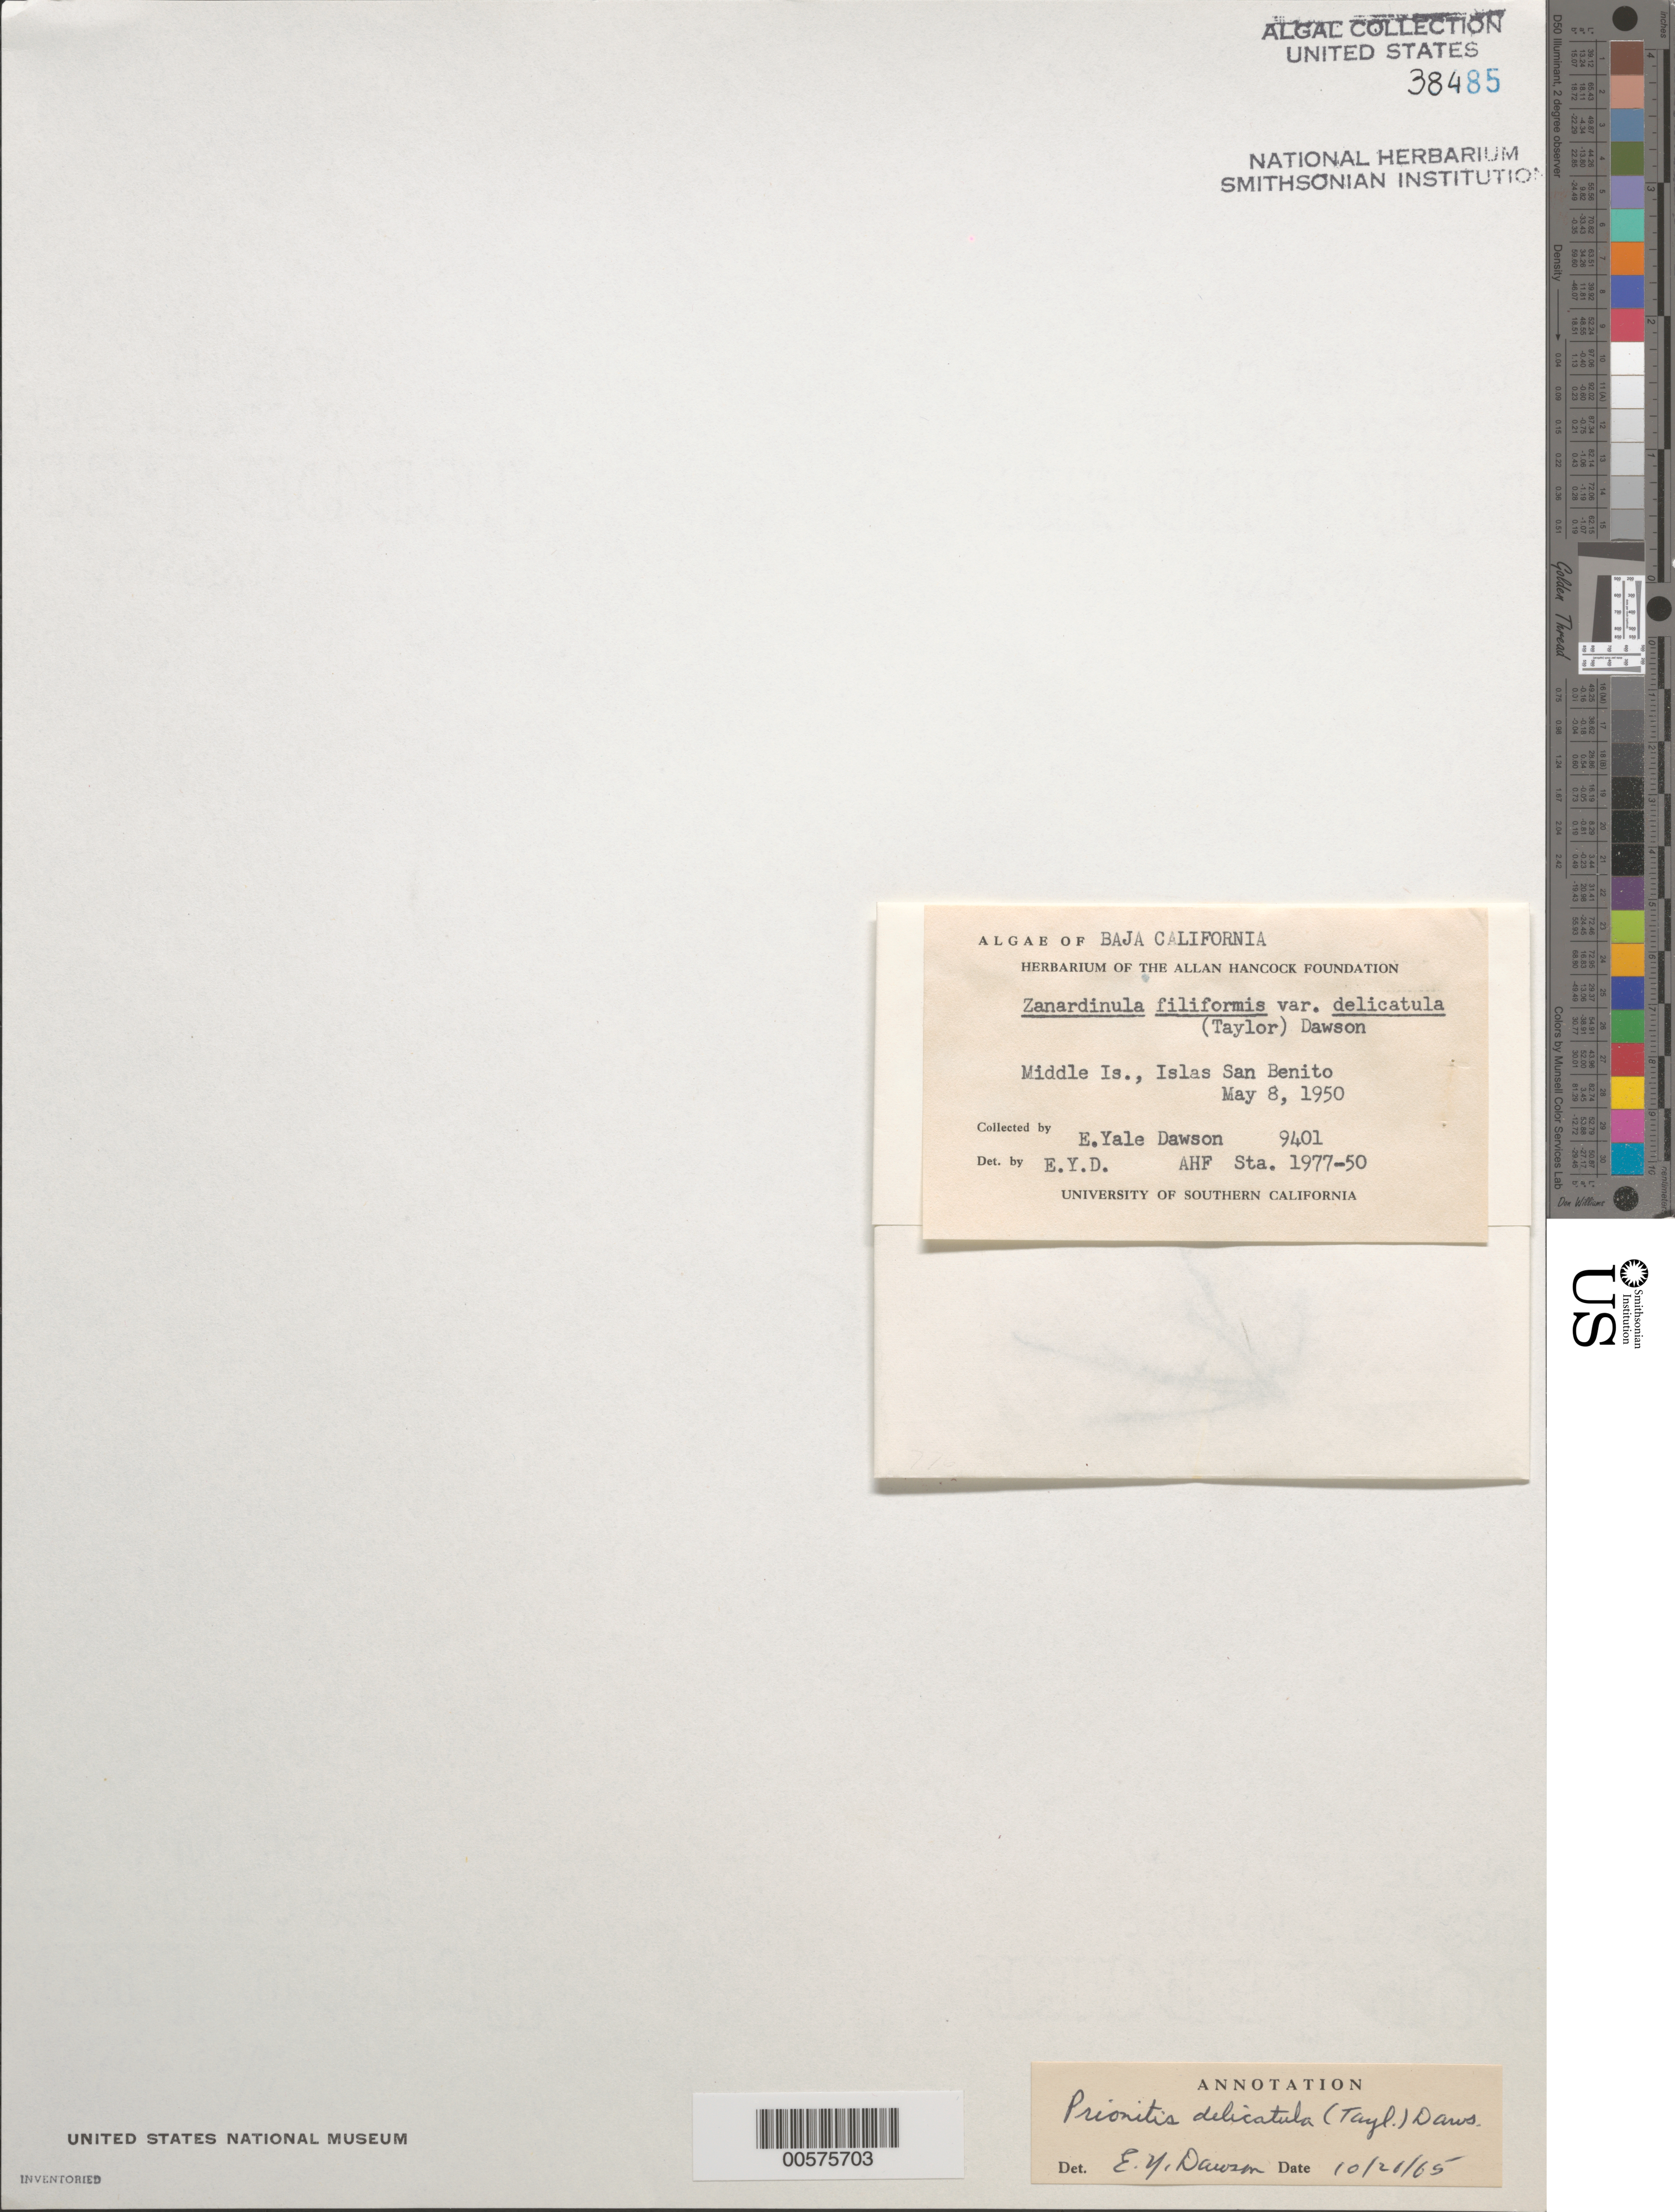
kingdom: Plantae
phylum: Rhodophyta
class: Florideophyceae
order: Cryptonemiales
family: Cryptonemiaceae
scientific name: Prionitis delicatula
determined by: Dawson, E. Y.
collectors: E. Y. Dawson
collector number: EYD 9401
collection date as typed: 08 May 1950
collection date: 1950-05-08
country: Mexico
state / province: Baja California Norte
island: Middle Island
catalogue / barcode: US 38485